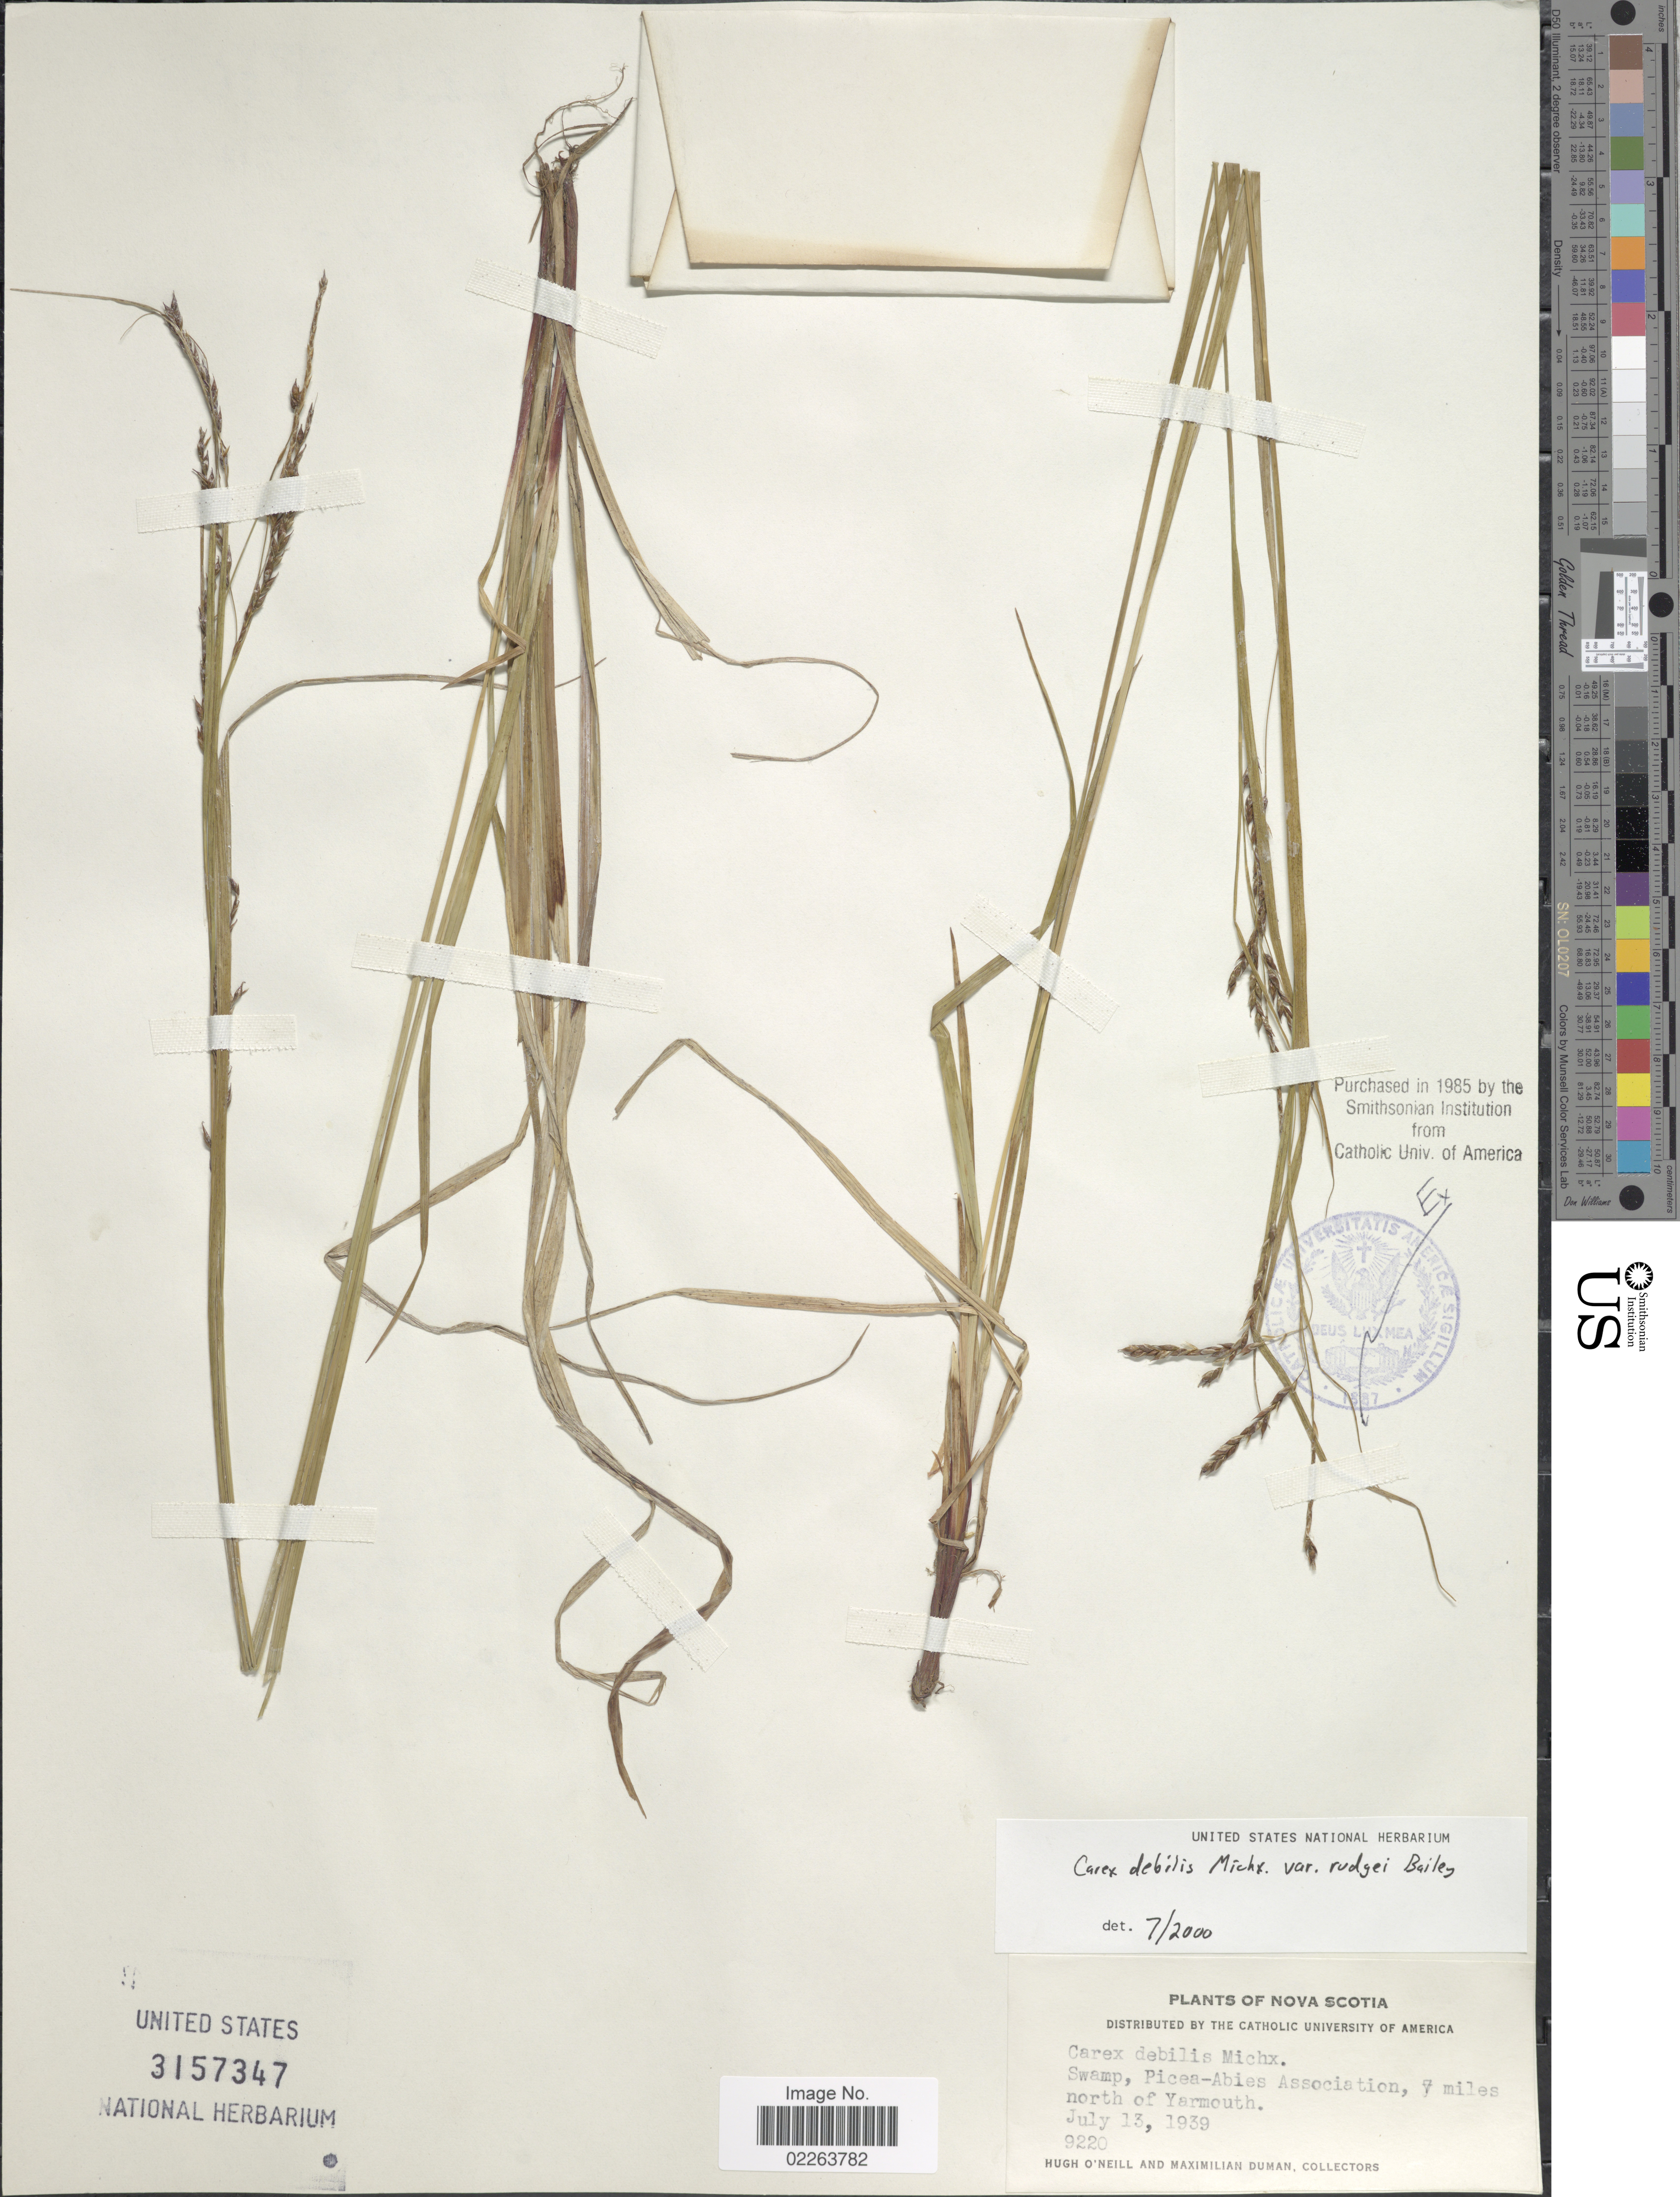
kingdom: Plantae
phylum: Tracheophyta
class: Liliopsida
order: Poales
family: Cyperaceae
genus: Carex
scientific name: Carex flexuosa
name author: Muhl. ex Willd.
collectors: H. O'Neill & M. Duman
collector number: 9220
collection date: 1939-07-13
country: Canada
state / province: Nova Scotia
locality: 7 miles north of Yarmouth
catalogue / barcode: US 3157347